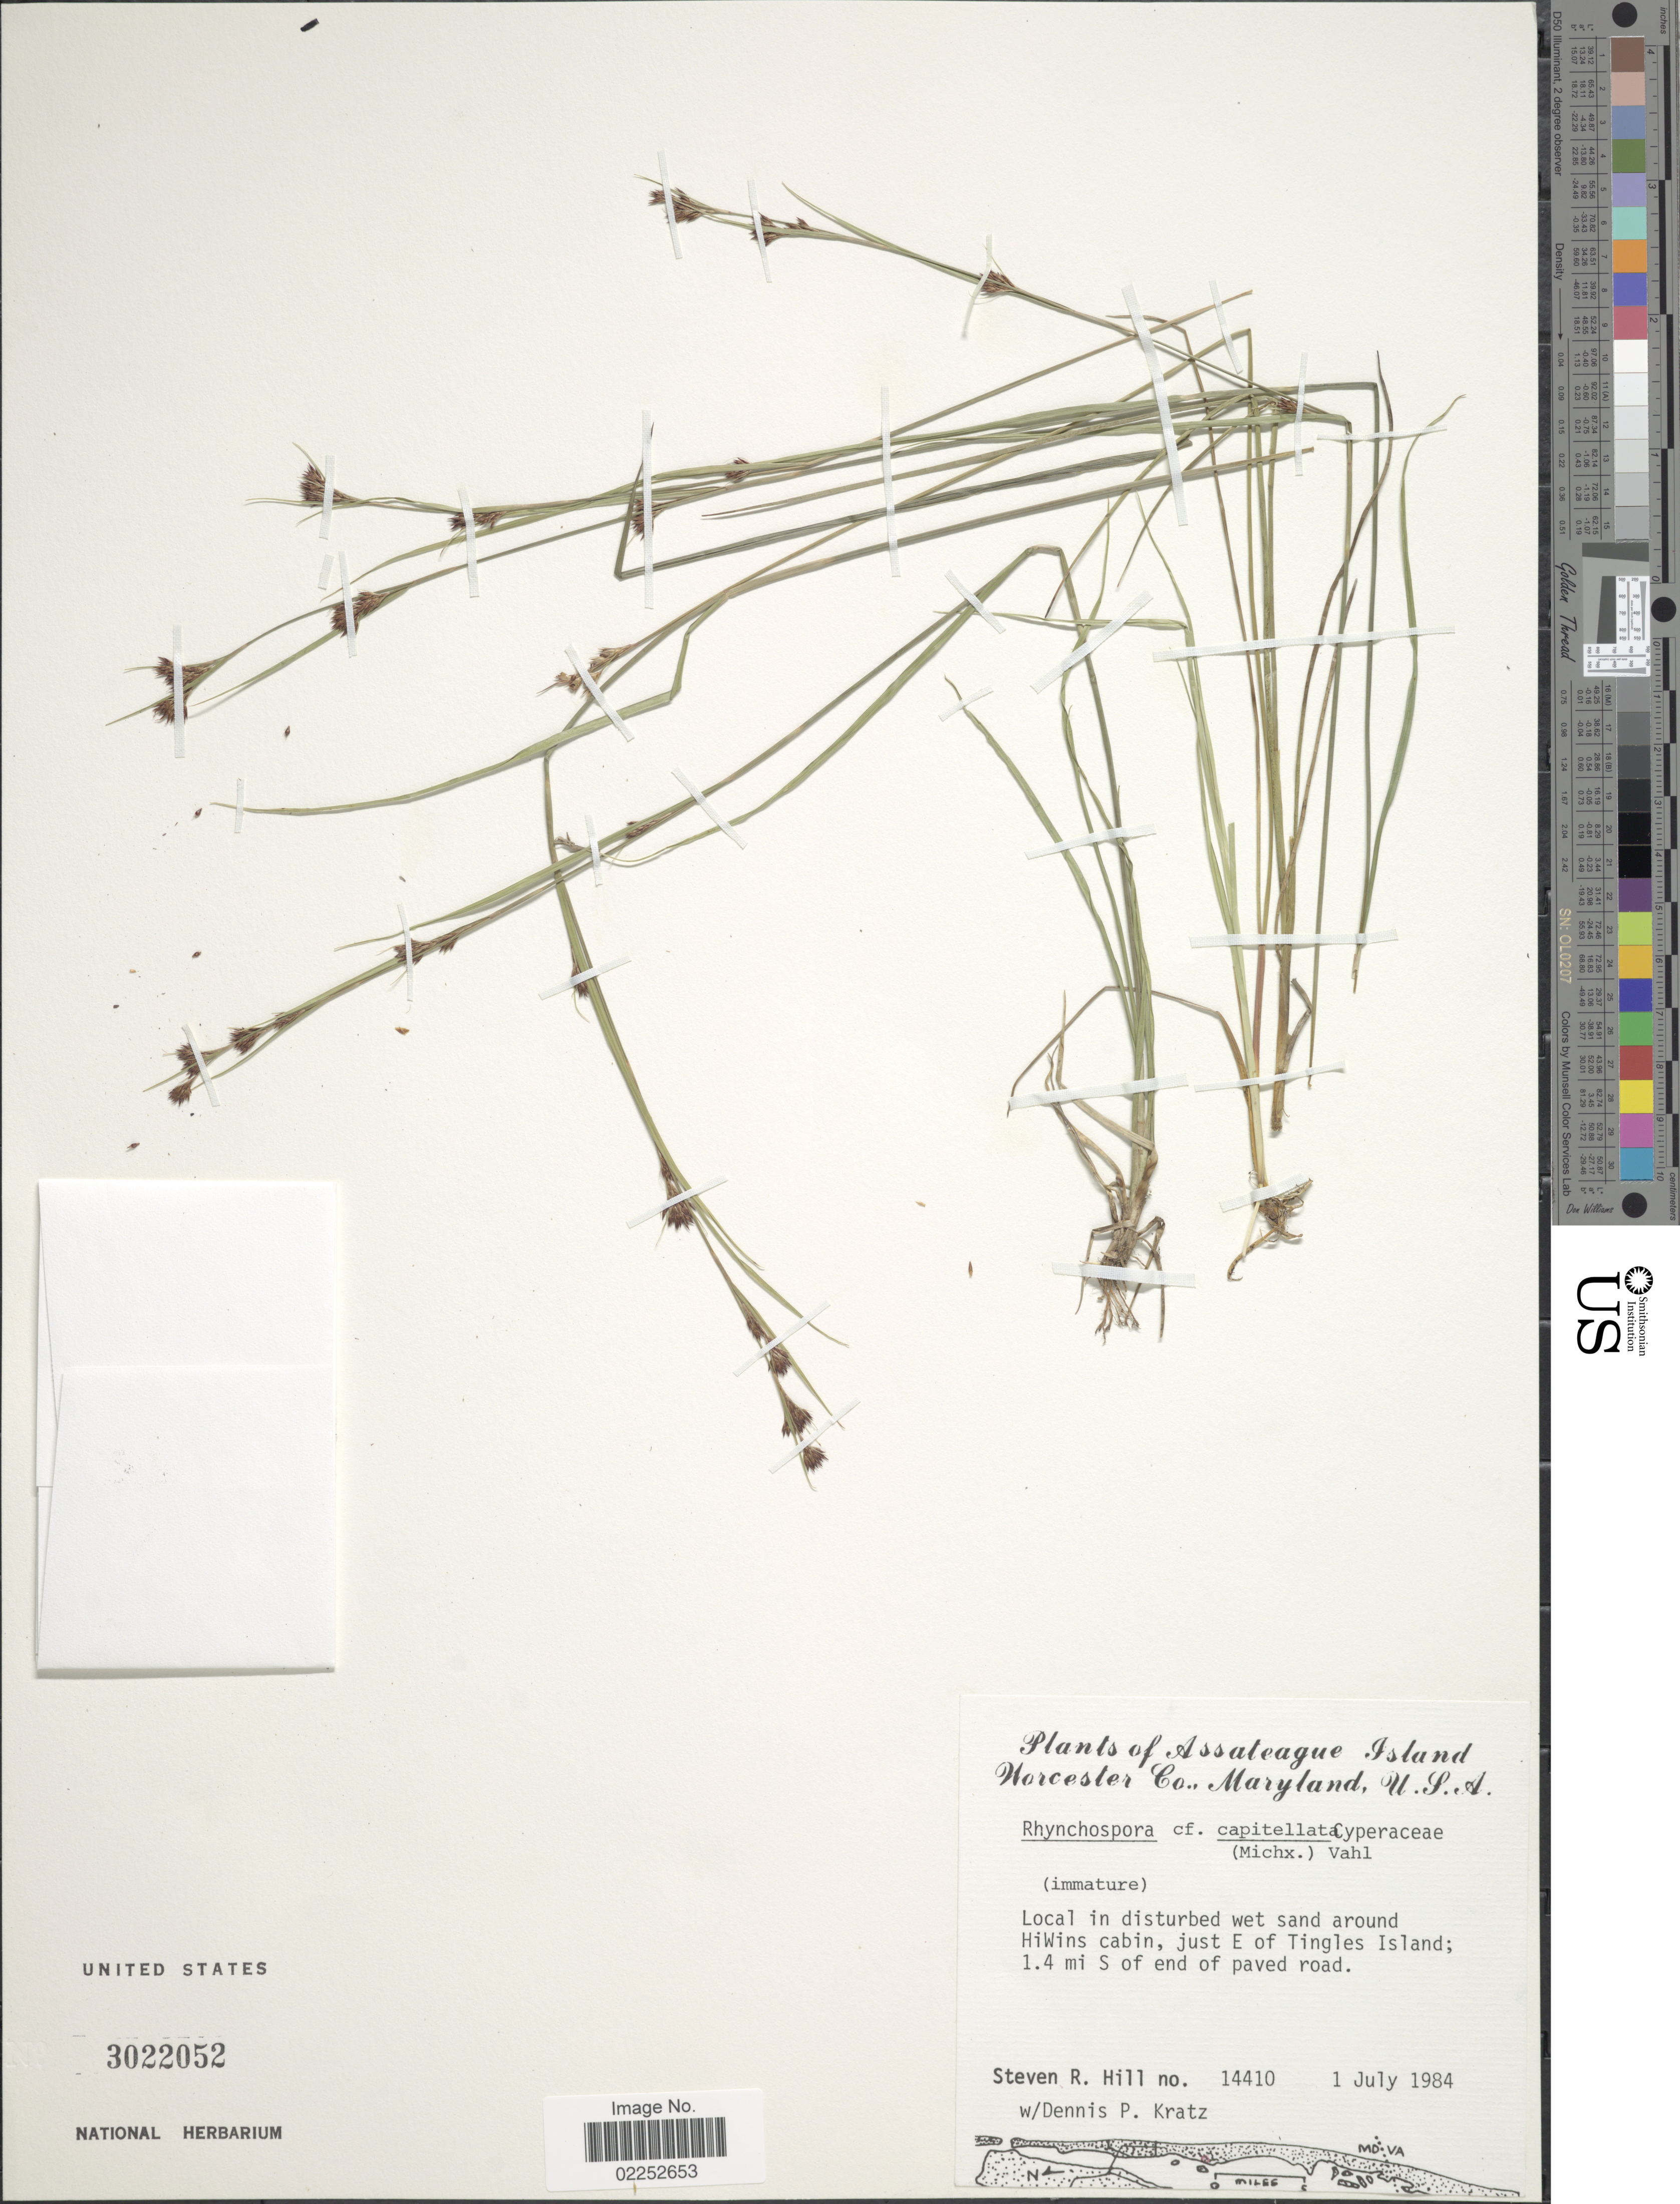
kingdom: Plantae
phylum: Tracheophyta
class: Liliopsida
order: Poales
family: Cyperaceae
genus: Rhynchospora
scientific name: Rhynchospora capitellata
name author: (Michx.) Vahl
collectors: S. R. Hill & D. Kratz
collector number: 14410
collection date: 1984-07-01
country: United States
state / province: Maryland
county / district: Worcester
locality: Assateague Island Worcester Co, Local in disturbed wet sand around HiWins cabin, just E of Tingles Island; 1.4 mi S of end of paved road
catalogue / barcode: US 3022052